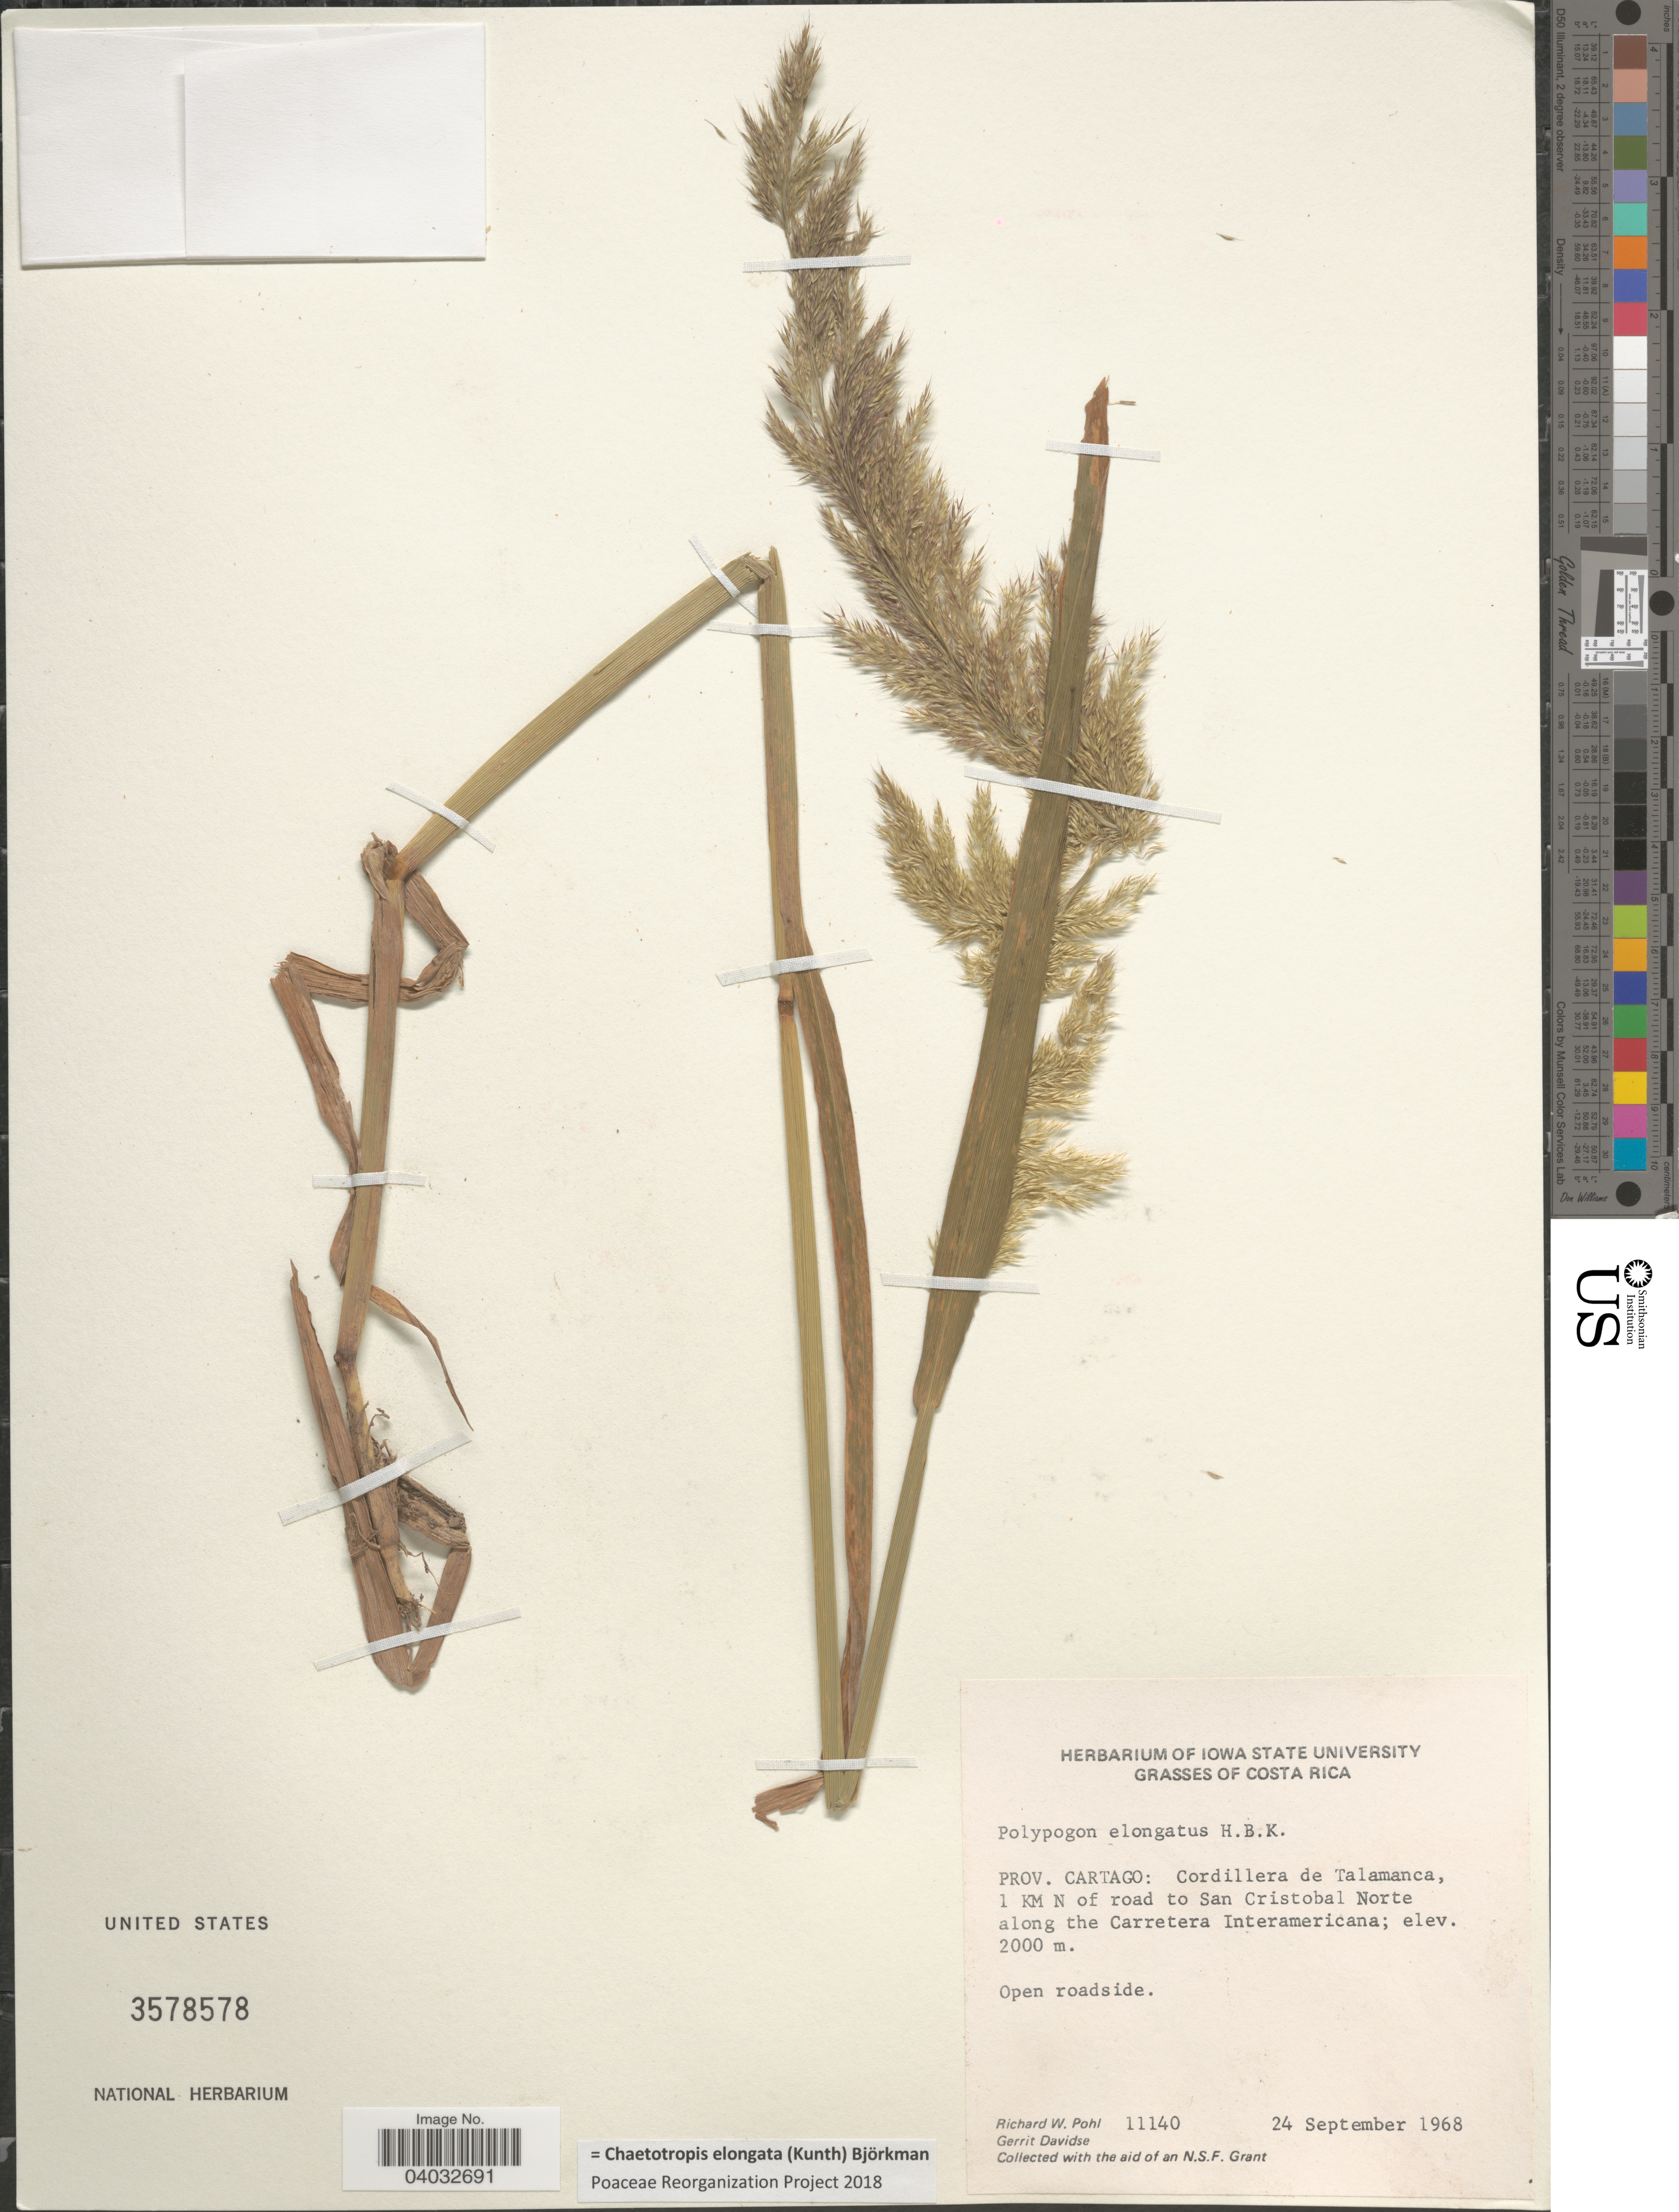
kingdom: Plantae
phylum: Tracheophyta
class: Liliopsida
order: Poales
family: Poaceae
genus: Chaetotropis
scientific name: Chaetotropis elongata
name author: (Kunth) Björkman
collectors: R. W. Pohl & G. Davidse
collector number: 11140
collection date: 1968-09-24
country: Costa Rica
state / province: Cartago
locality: Cordillera de Talamanca, 1 km N of road to San Cristobal Norte along the Carretera Interamericana.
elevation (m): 2000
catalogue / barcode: US 3578578